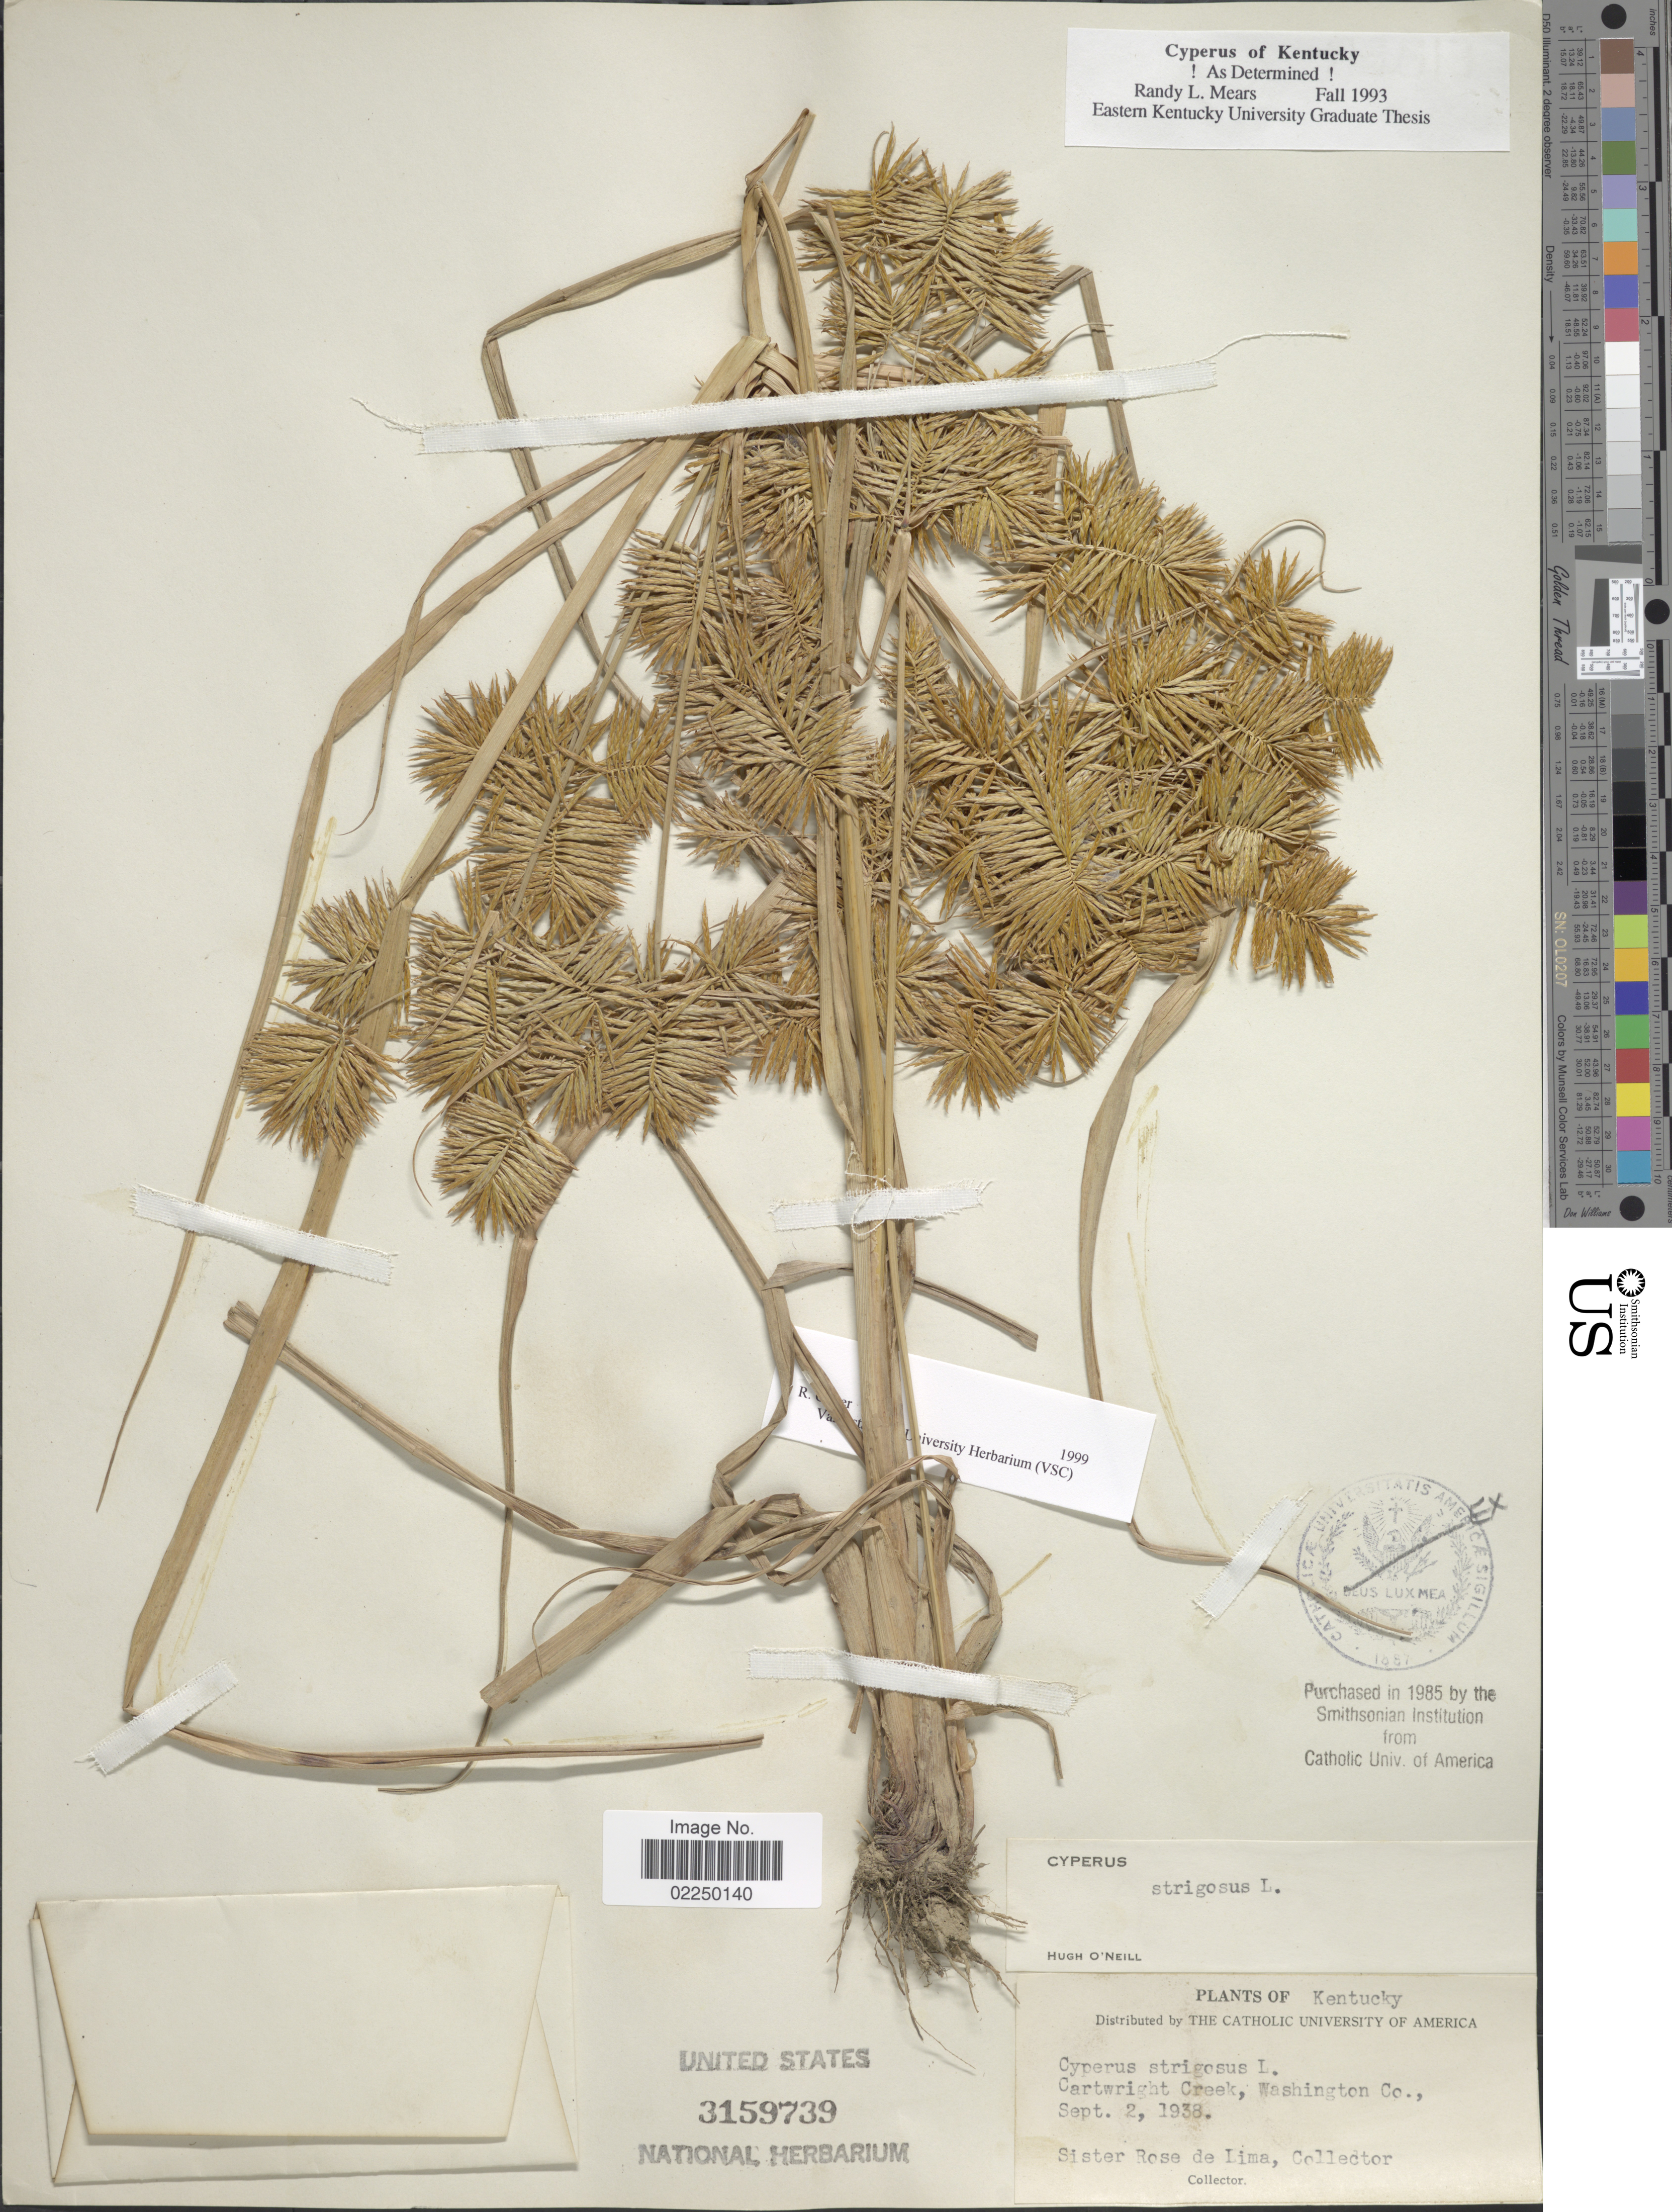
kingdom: Plantae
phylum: Tracheophyta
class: Liliopsida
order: Poales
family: Cyperaceae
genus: Cyperus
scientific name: Cyperus strigosus L.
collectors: R. De Lima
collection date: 1938-09-02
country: United States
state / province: Kentucky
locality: Cartwright Creek, Washington Co.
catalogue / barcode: US 3159739